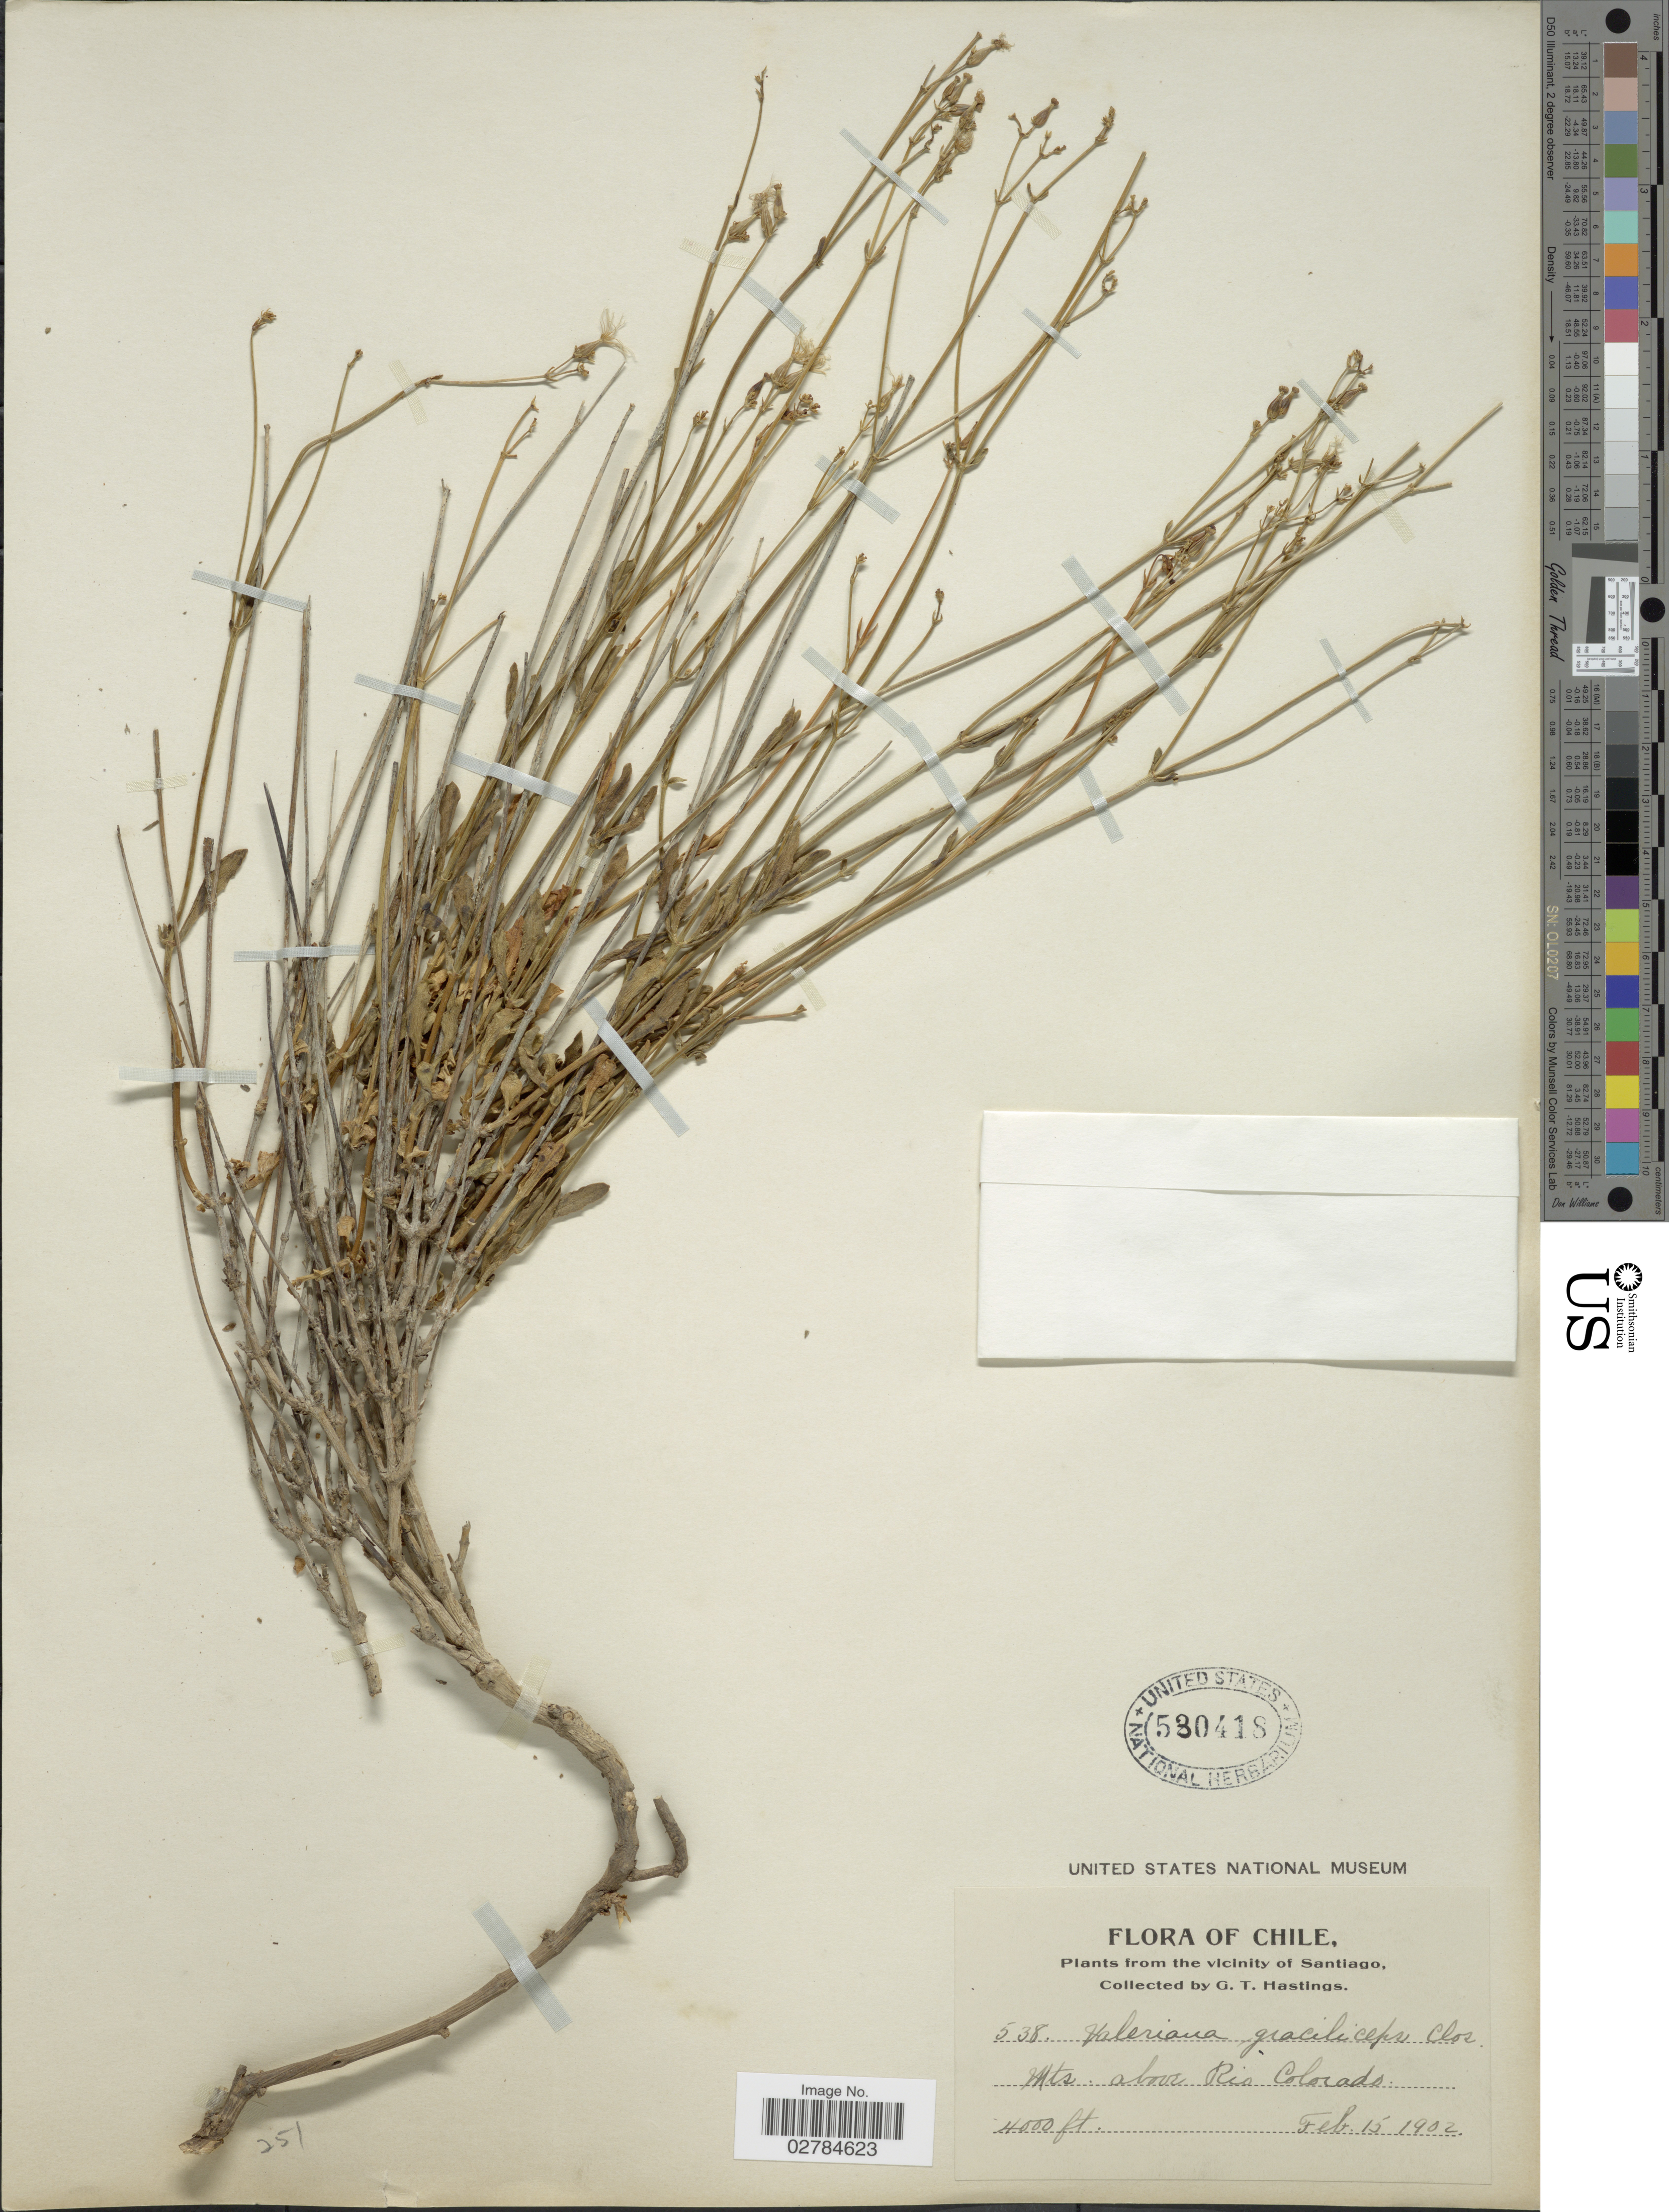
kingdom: Plantae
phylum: Tracheophyta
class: Magnoliopsida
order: Dipsacales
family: Caprifoliaceae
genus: Valeriana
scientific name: Valeriana gracilipes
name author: Clos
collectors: G. Hastings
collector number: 538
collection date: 1902-02-15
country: Chile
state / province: Región Metropolitana (RM)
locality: Vicinity of Santiago. Mts. above Rio Colorado.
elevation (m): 1219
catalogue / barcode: US 530418